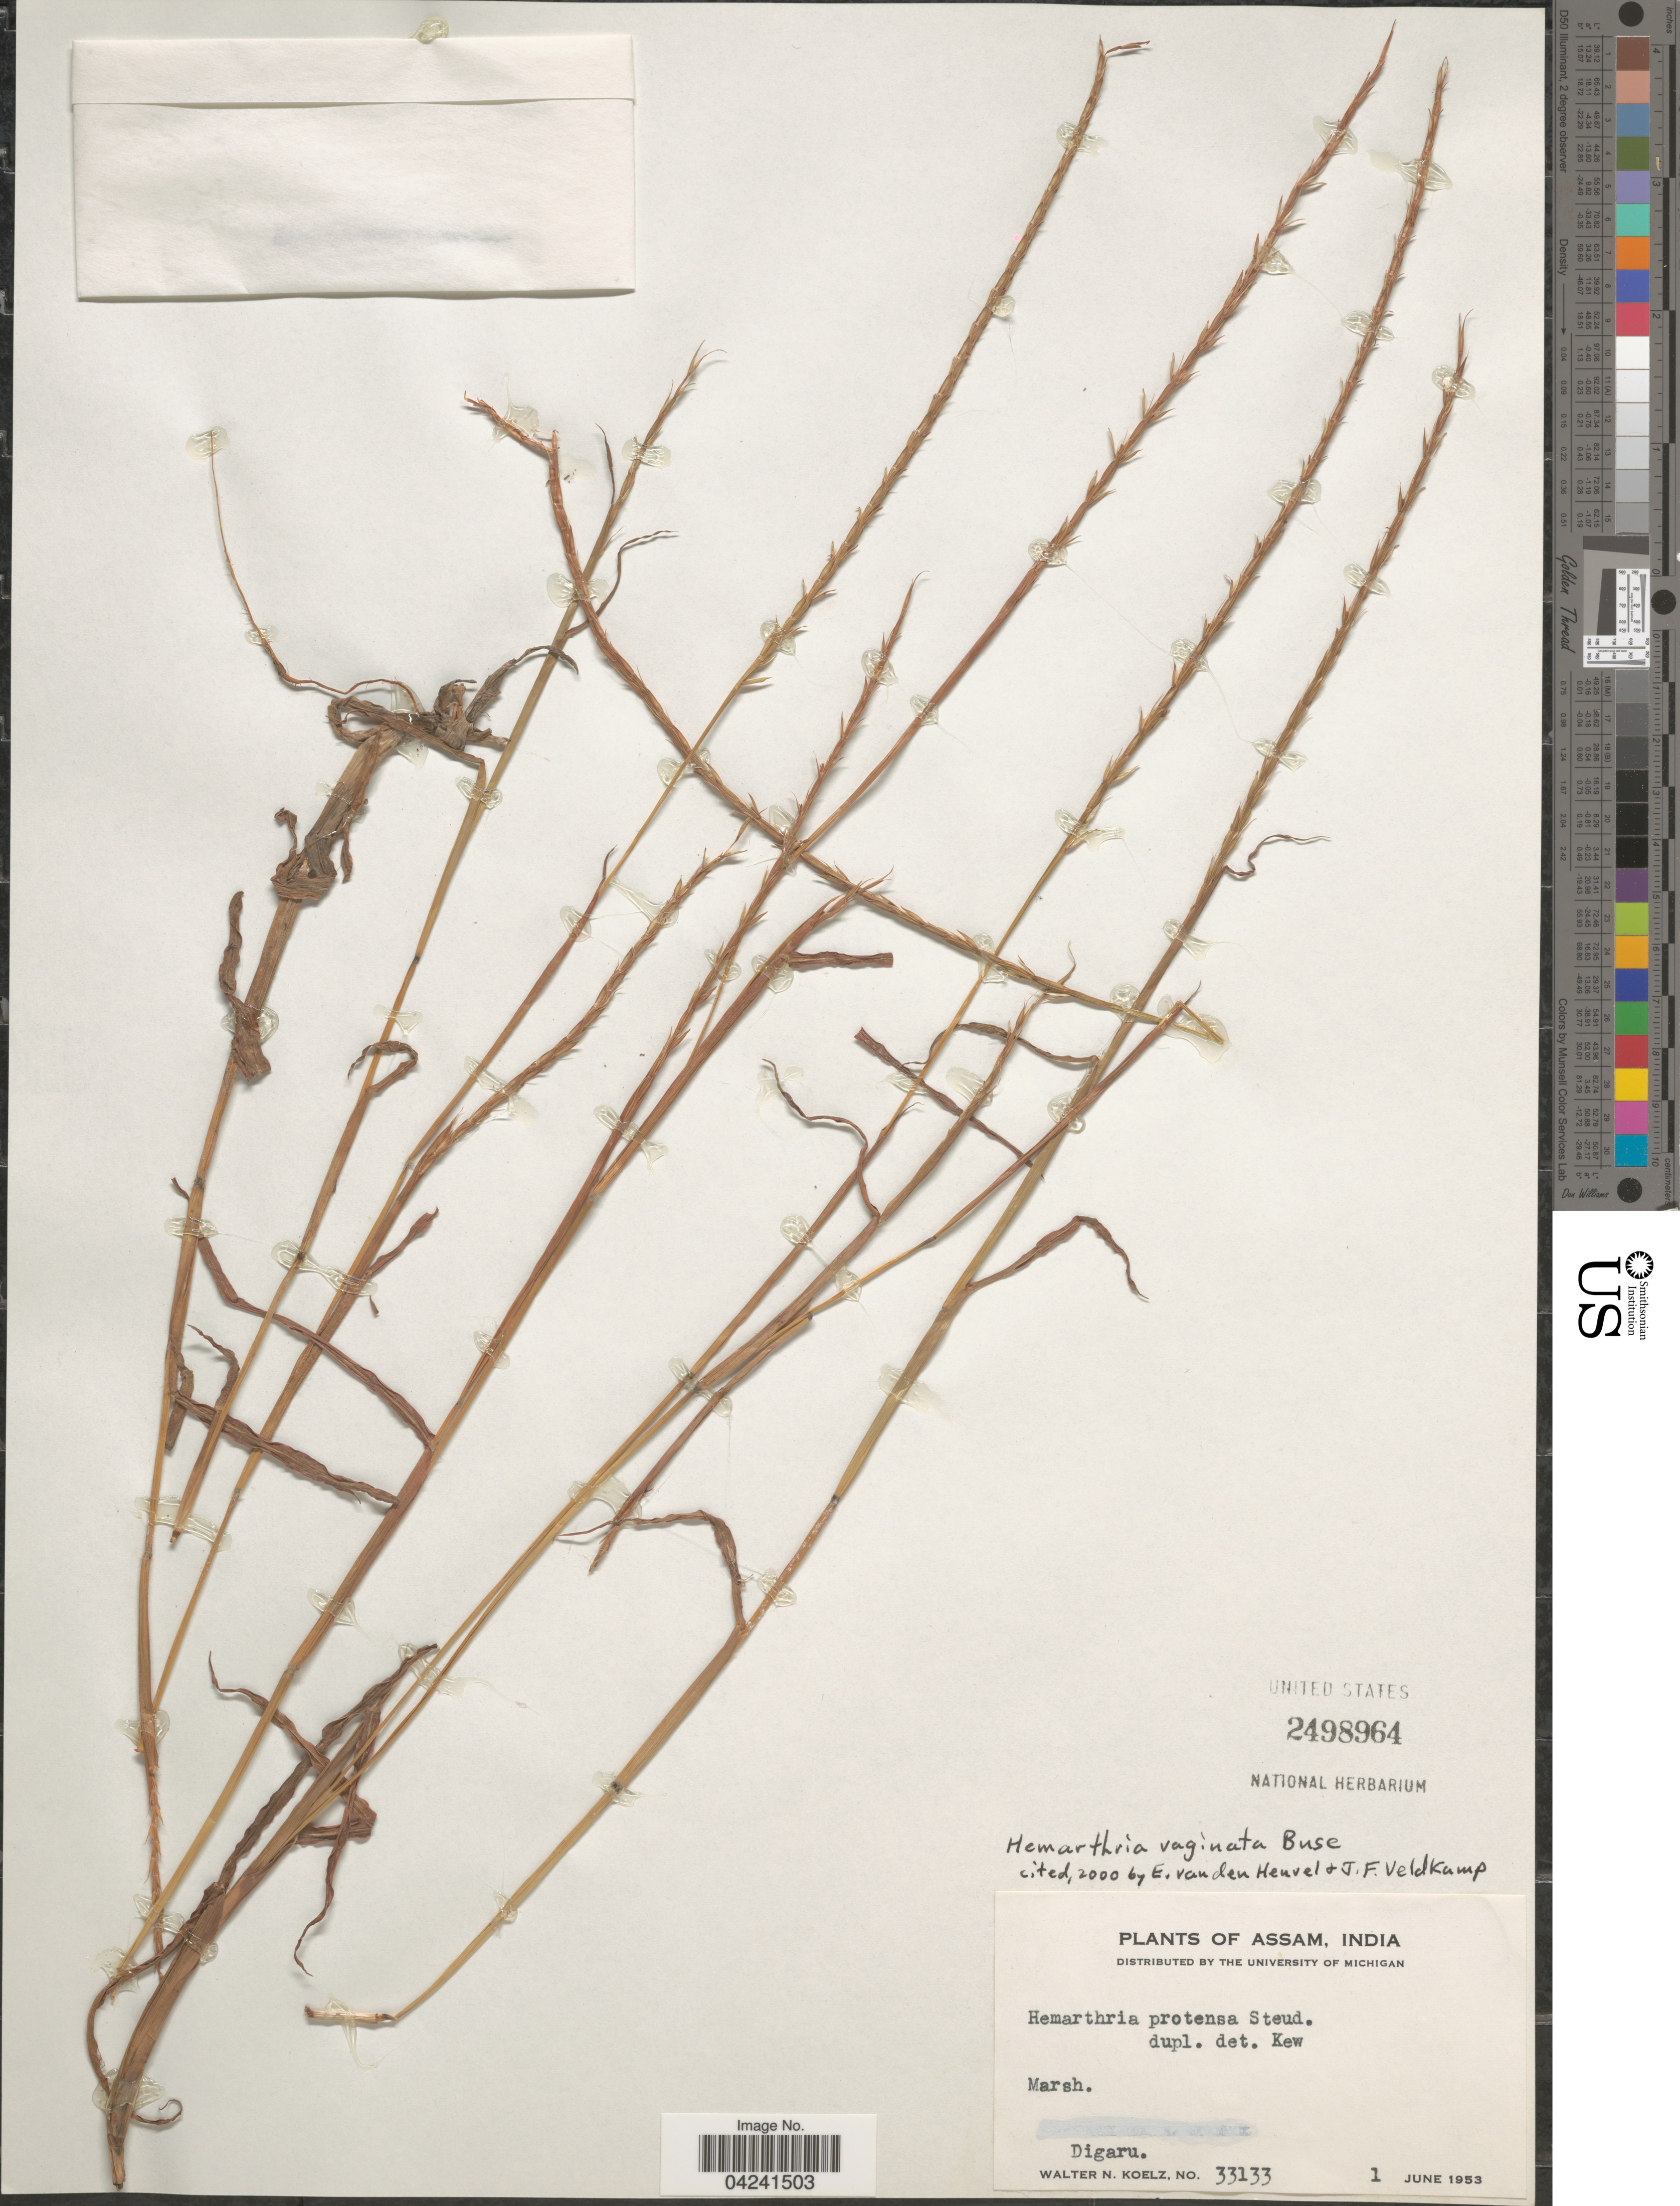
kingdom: Plantae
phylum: Tracheophyta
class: Liliopsida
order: Poales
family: Poaceae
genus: Hemarthria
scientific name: Hemarthria vaginata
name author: Büse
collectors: W. N. Koelz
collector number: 33133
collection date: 1953-06-01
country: India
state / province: Assam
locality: Digaru.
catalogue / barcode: US 2498964